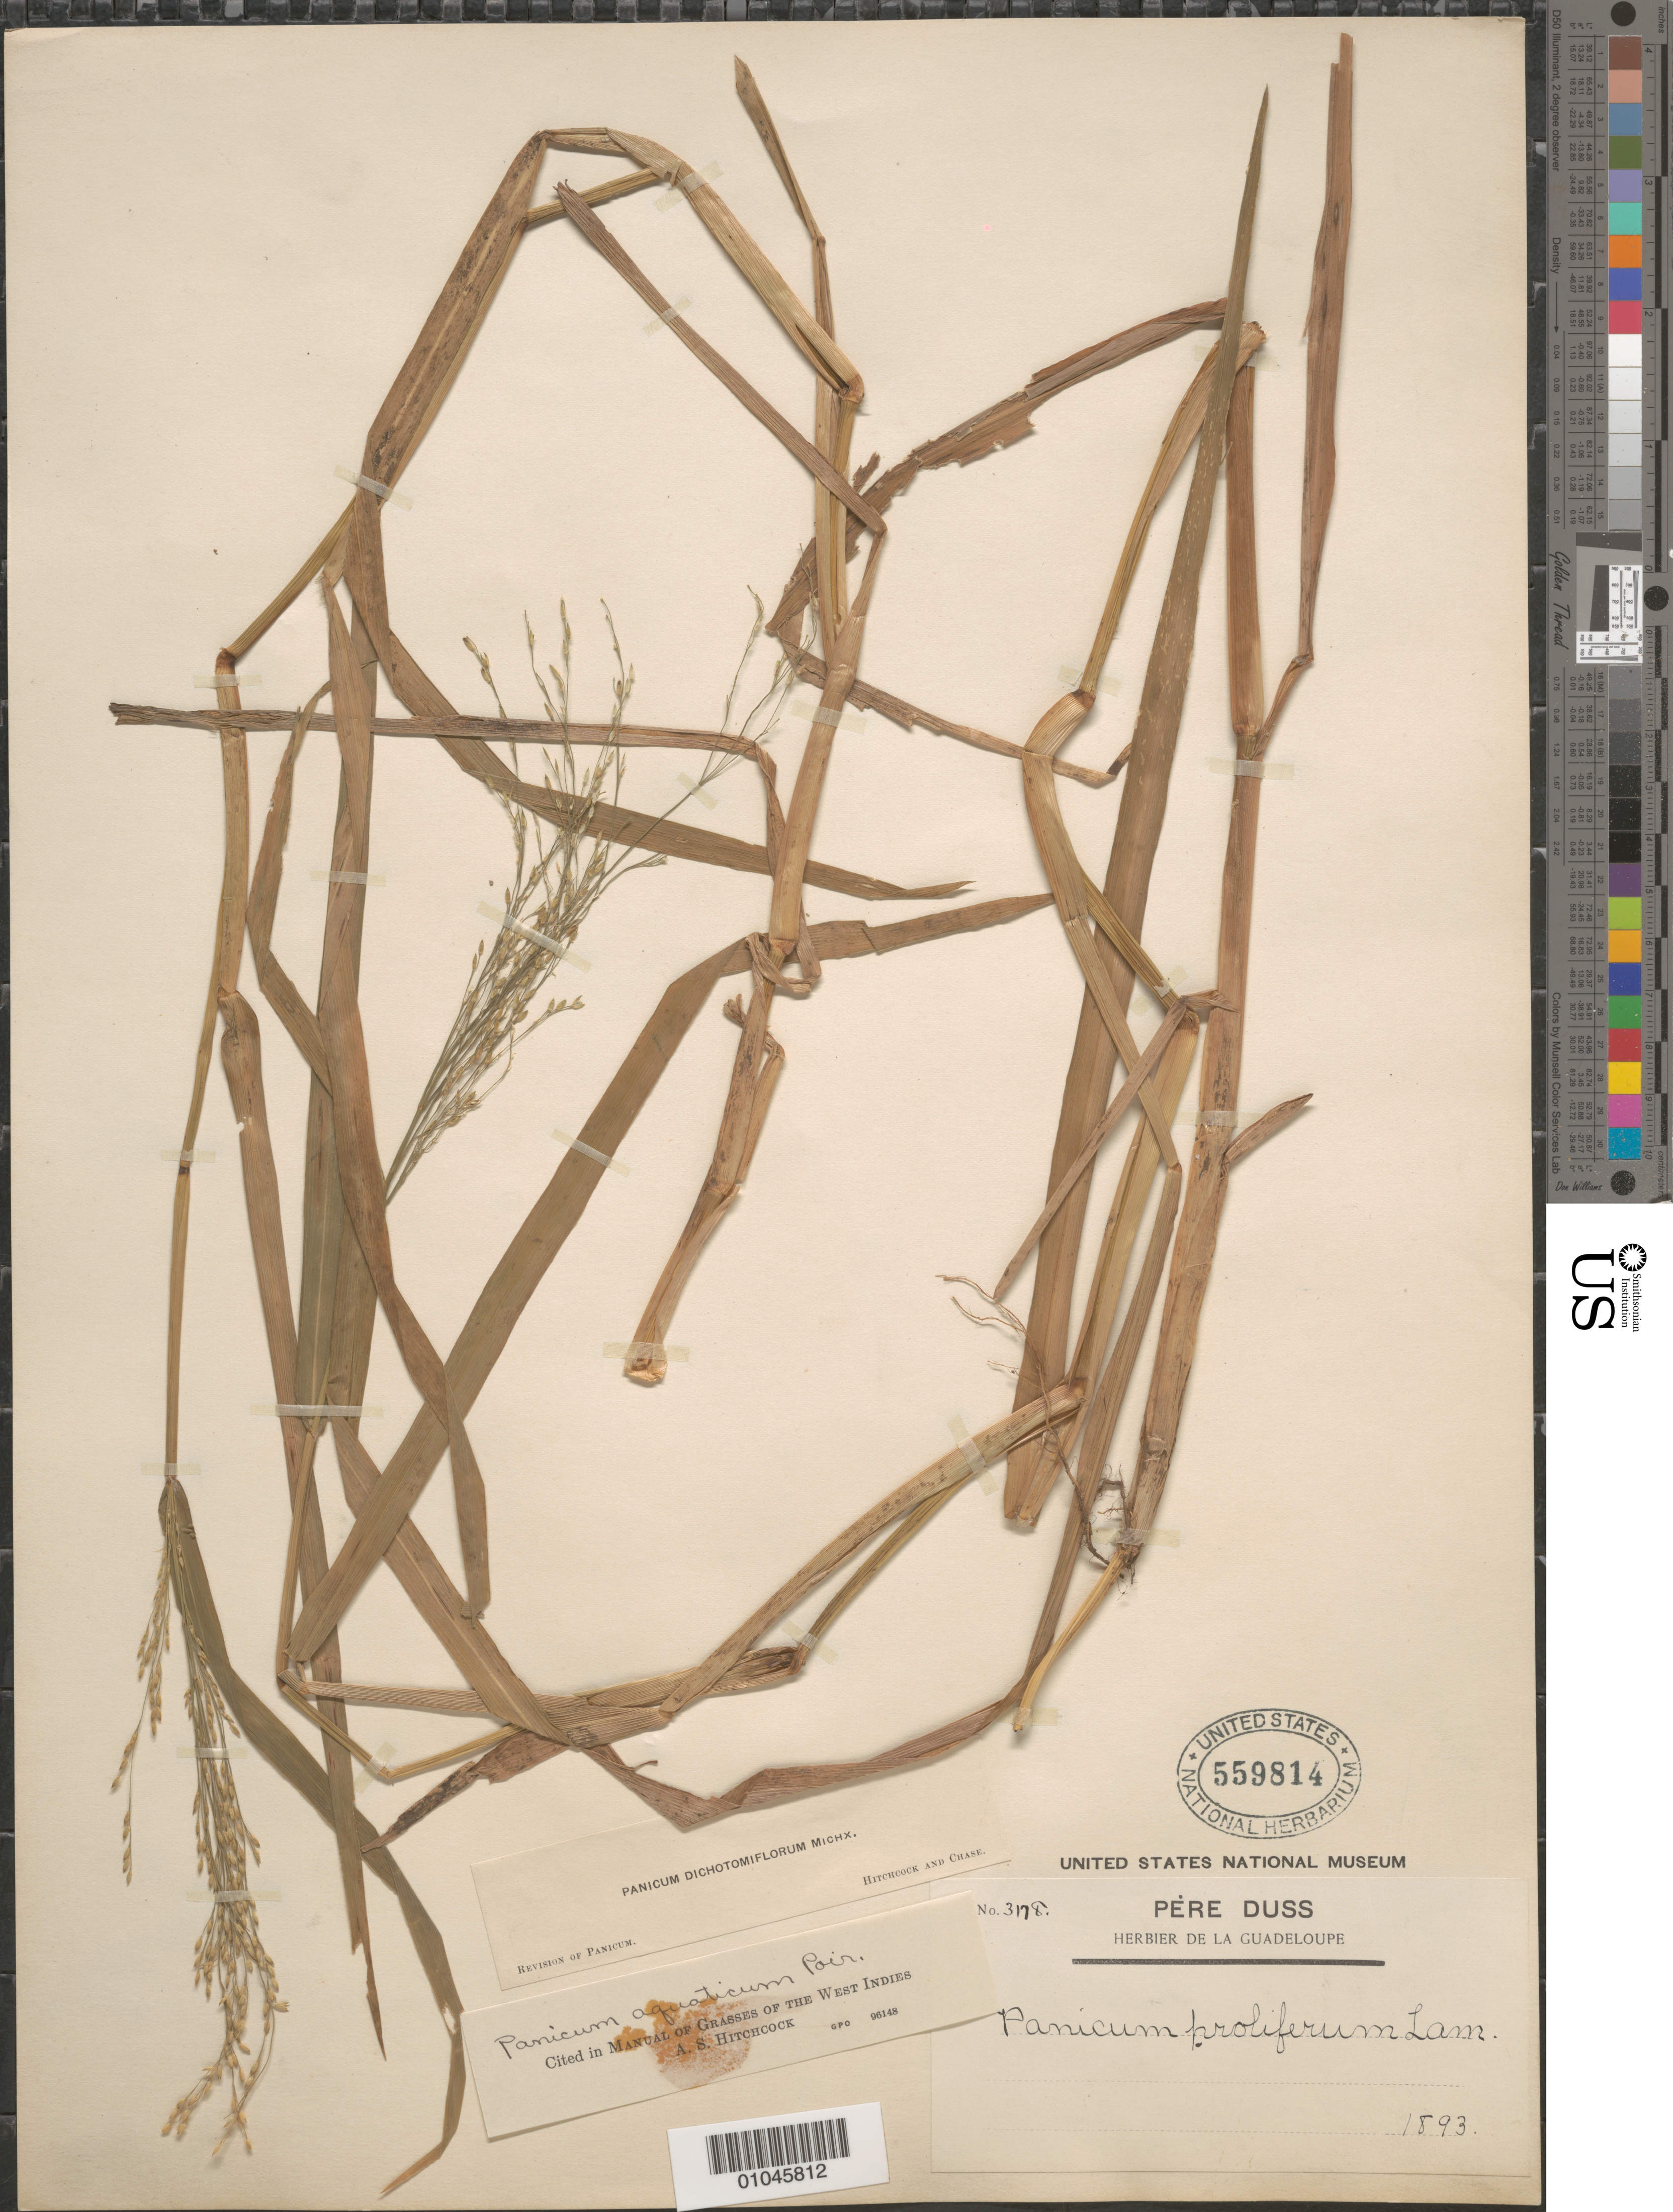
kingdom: Plantae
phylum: Tracheophyta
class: Liliopsida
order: Poales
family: Poaceae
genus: Panicum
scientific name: Panicum aquaticum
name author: Poir.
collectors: Père Duss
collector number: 3178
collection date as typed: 1893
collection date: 1893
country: Guadeloupe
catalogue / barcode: US 559814